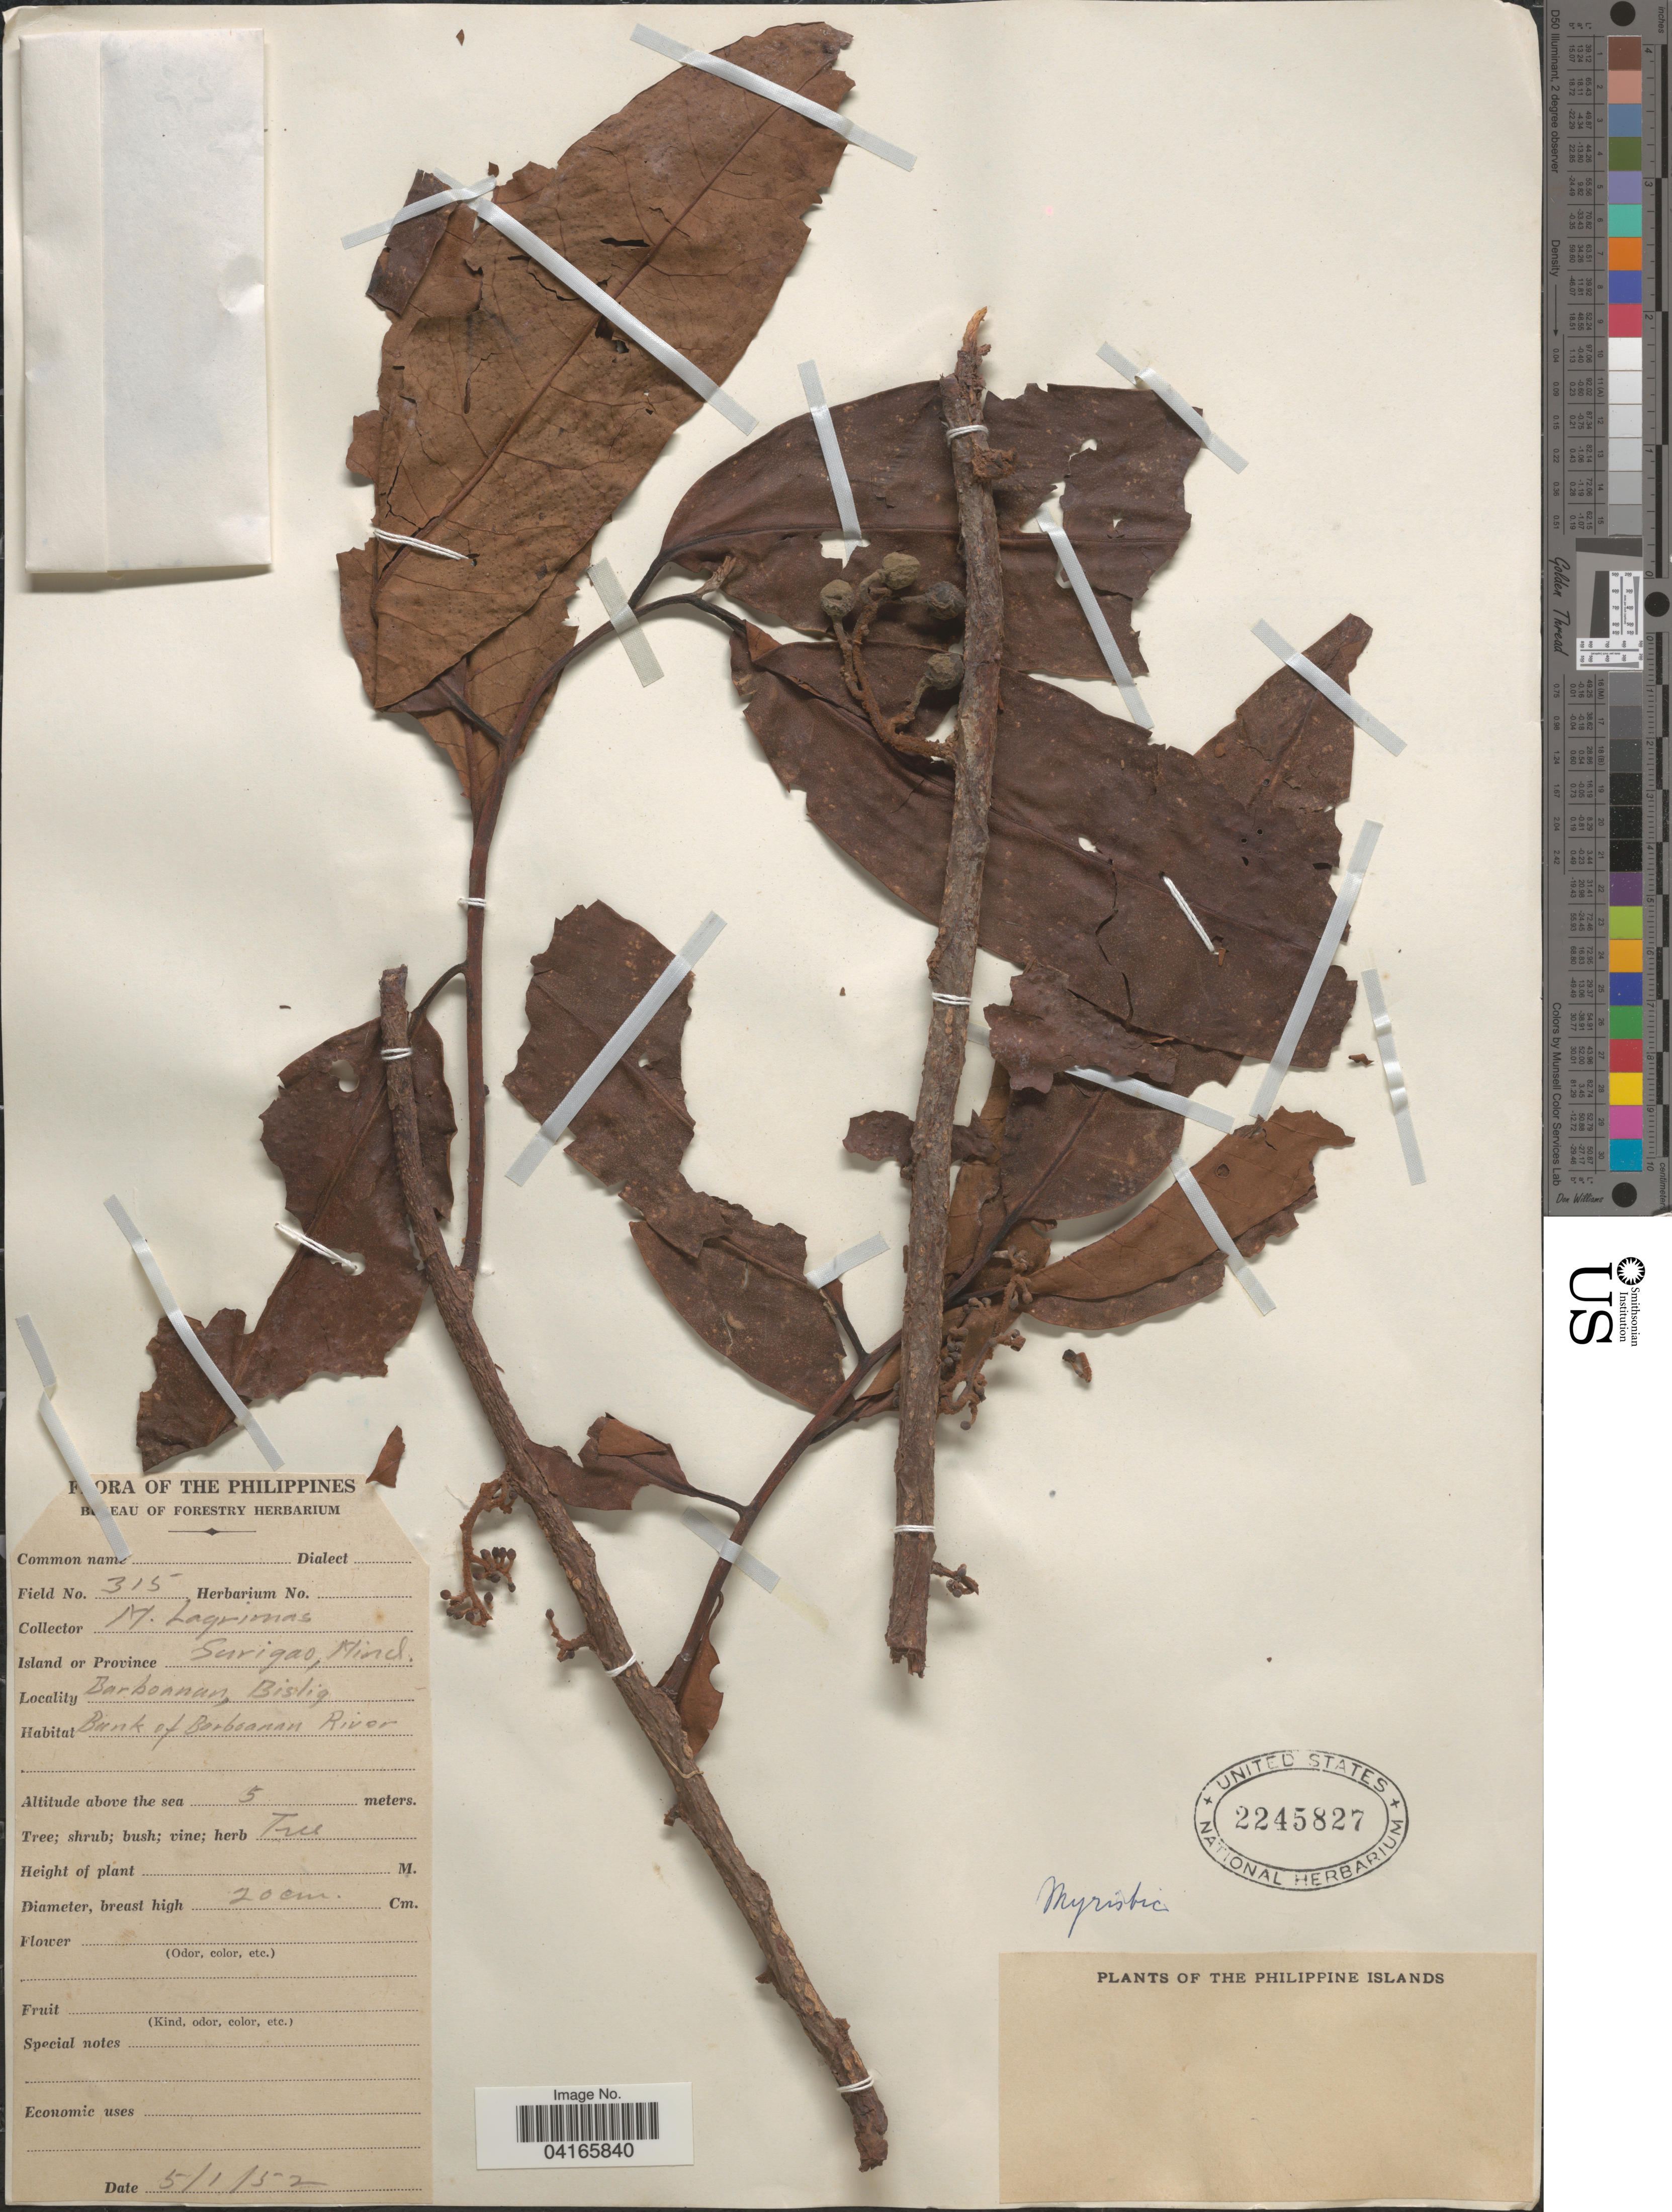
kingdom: Plantae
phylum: Tracheophyta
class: Magnoliopsida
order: Magnoliales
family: Myristicaceae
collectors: M. Lagrimas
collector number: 315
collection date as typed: Transcribed d/m/y: 5/1/52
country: Philippines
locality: Island or Province Surigao, Mind. Burboanan, Bislig. Bank of Burboanan River.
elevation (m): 5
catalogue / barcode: US 2245827